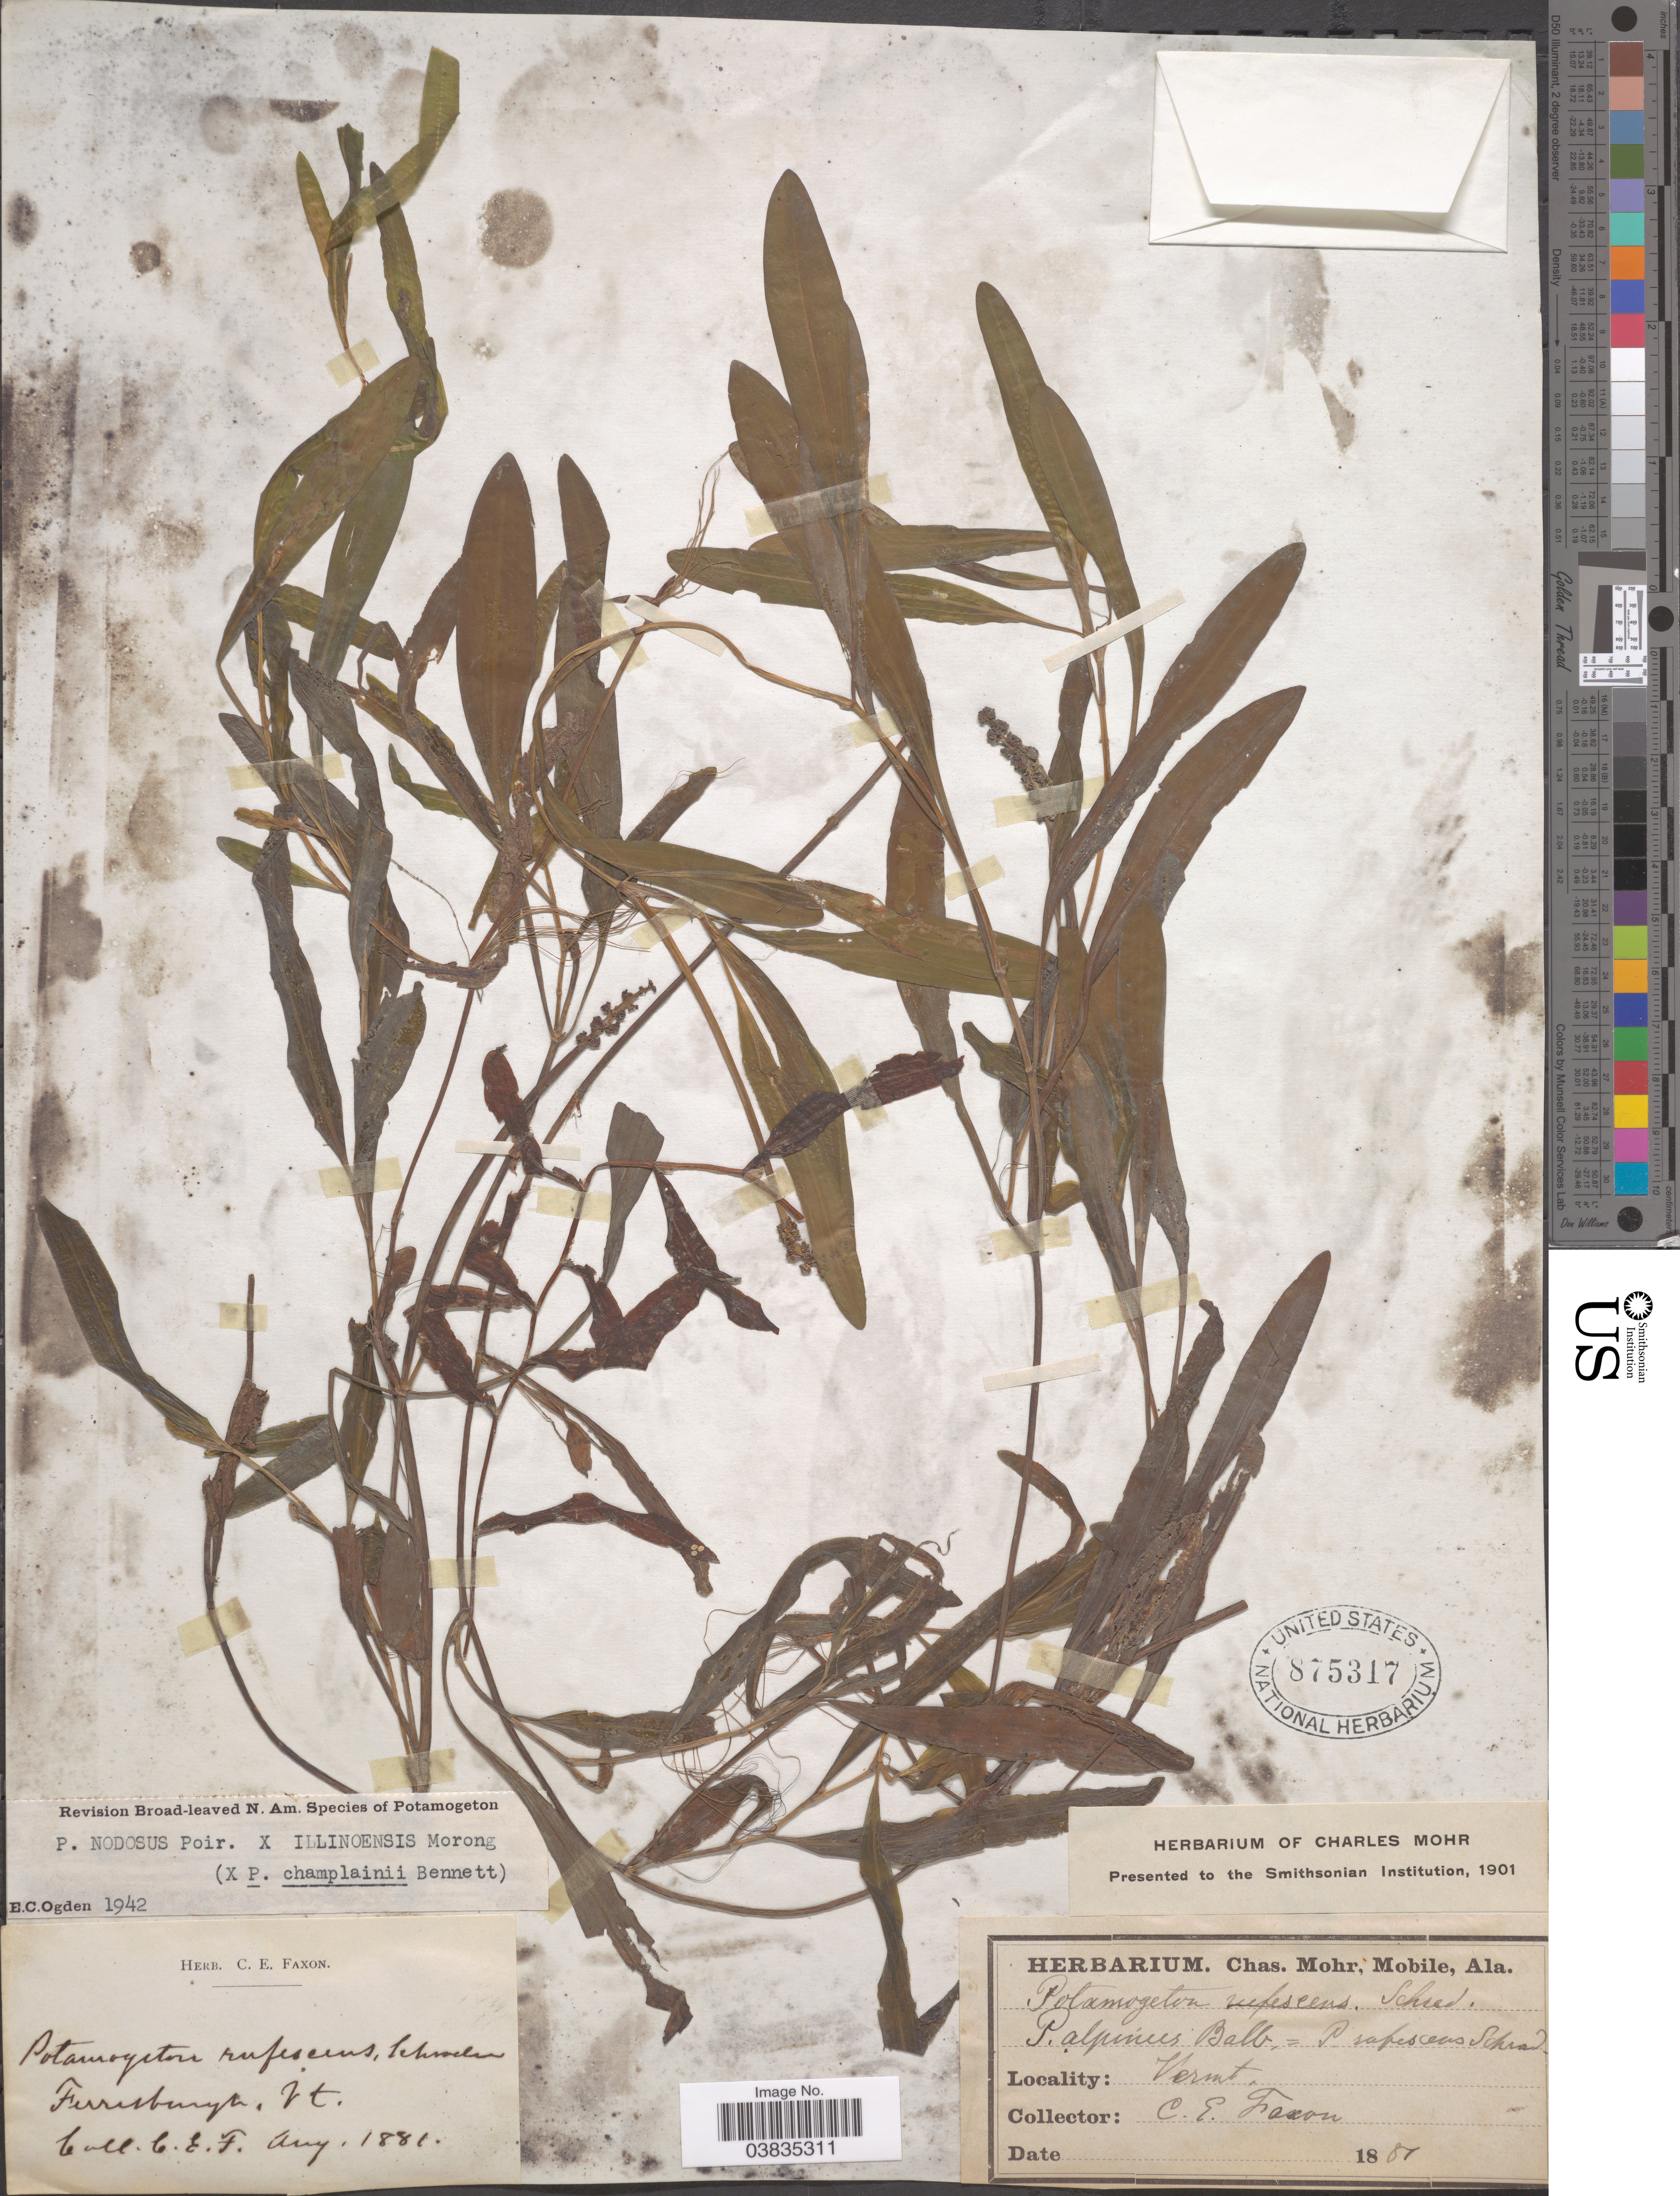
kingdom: Plantae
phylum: Tracheophyta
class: Liliopsida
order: Alismatales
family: Potamogetonaceae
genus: Potamogeton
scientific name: Potamogeton nodosus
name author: Poir.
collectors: C. Faxon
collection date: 1881-08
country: United States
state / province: Vermont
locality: Ferrisburgh.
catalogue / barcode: US 875317